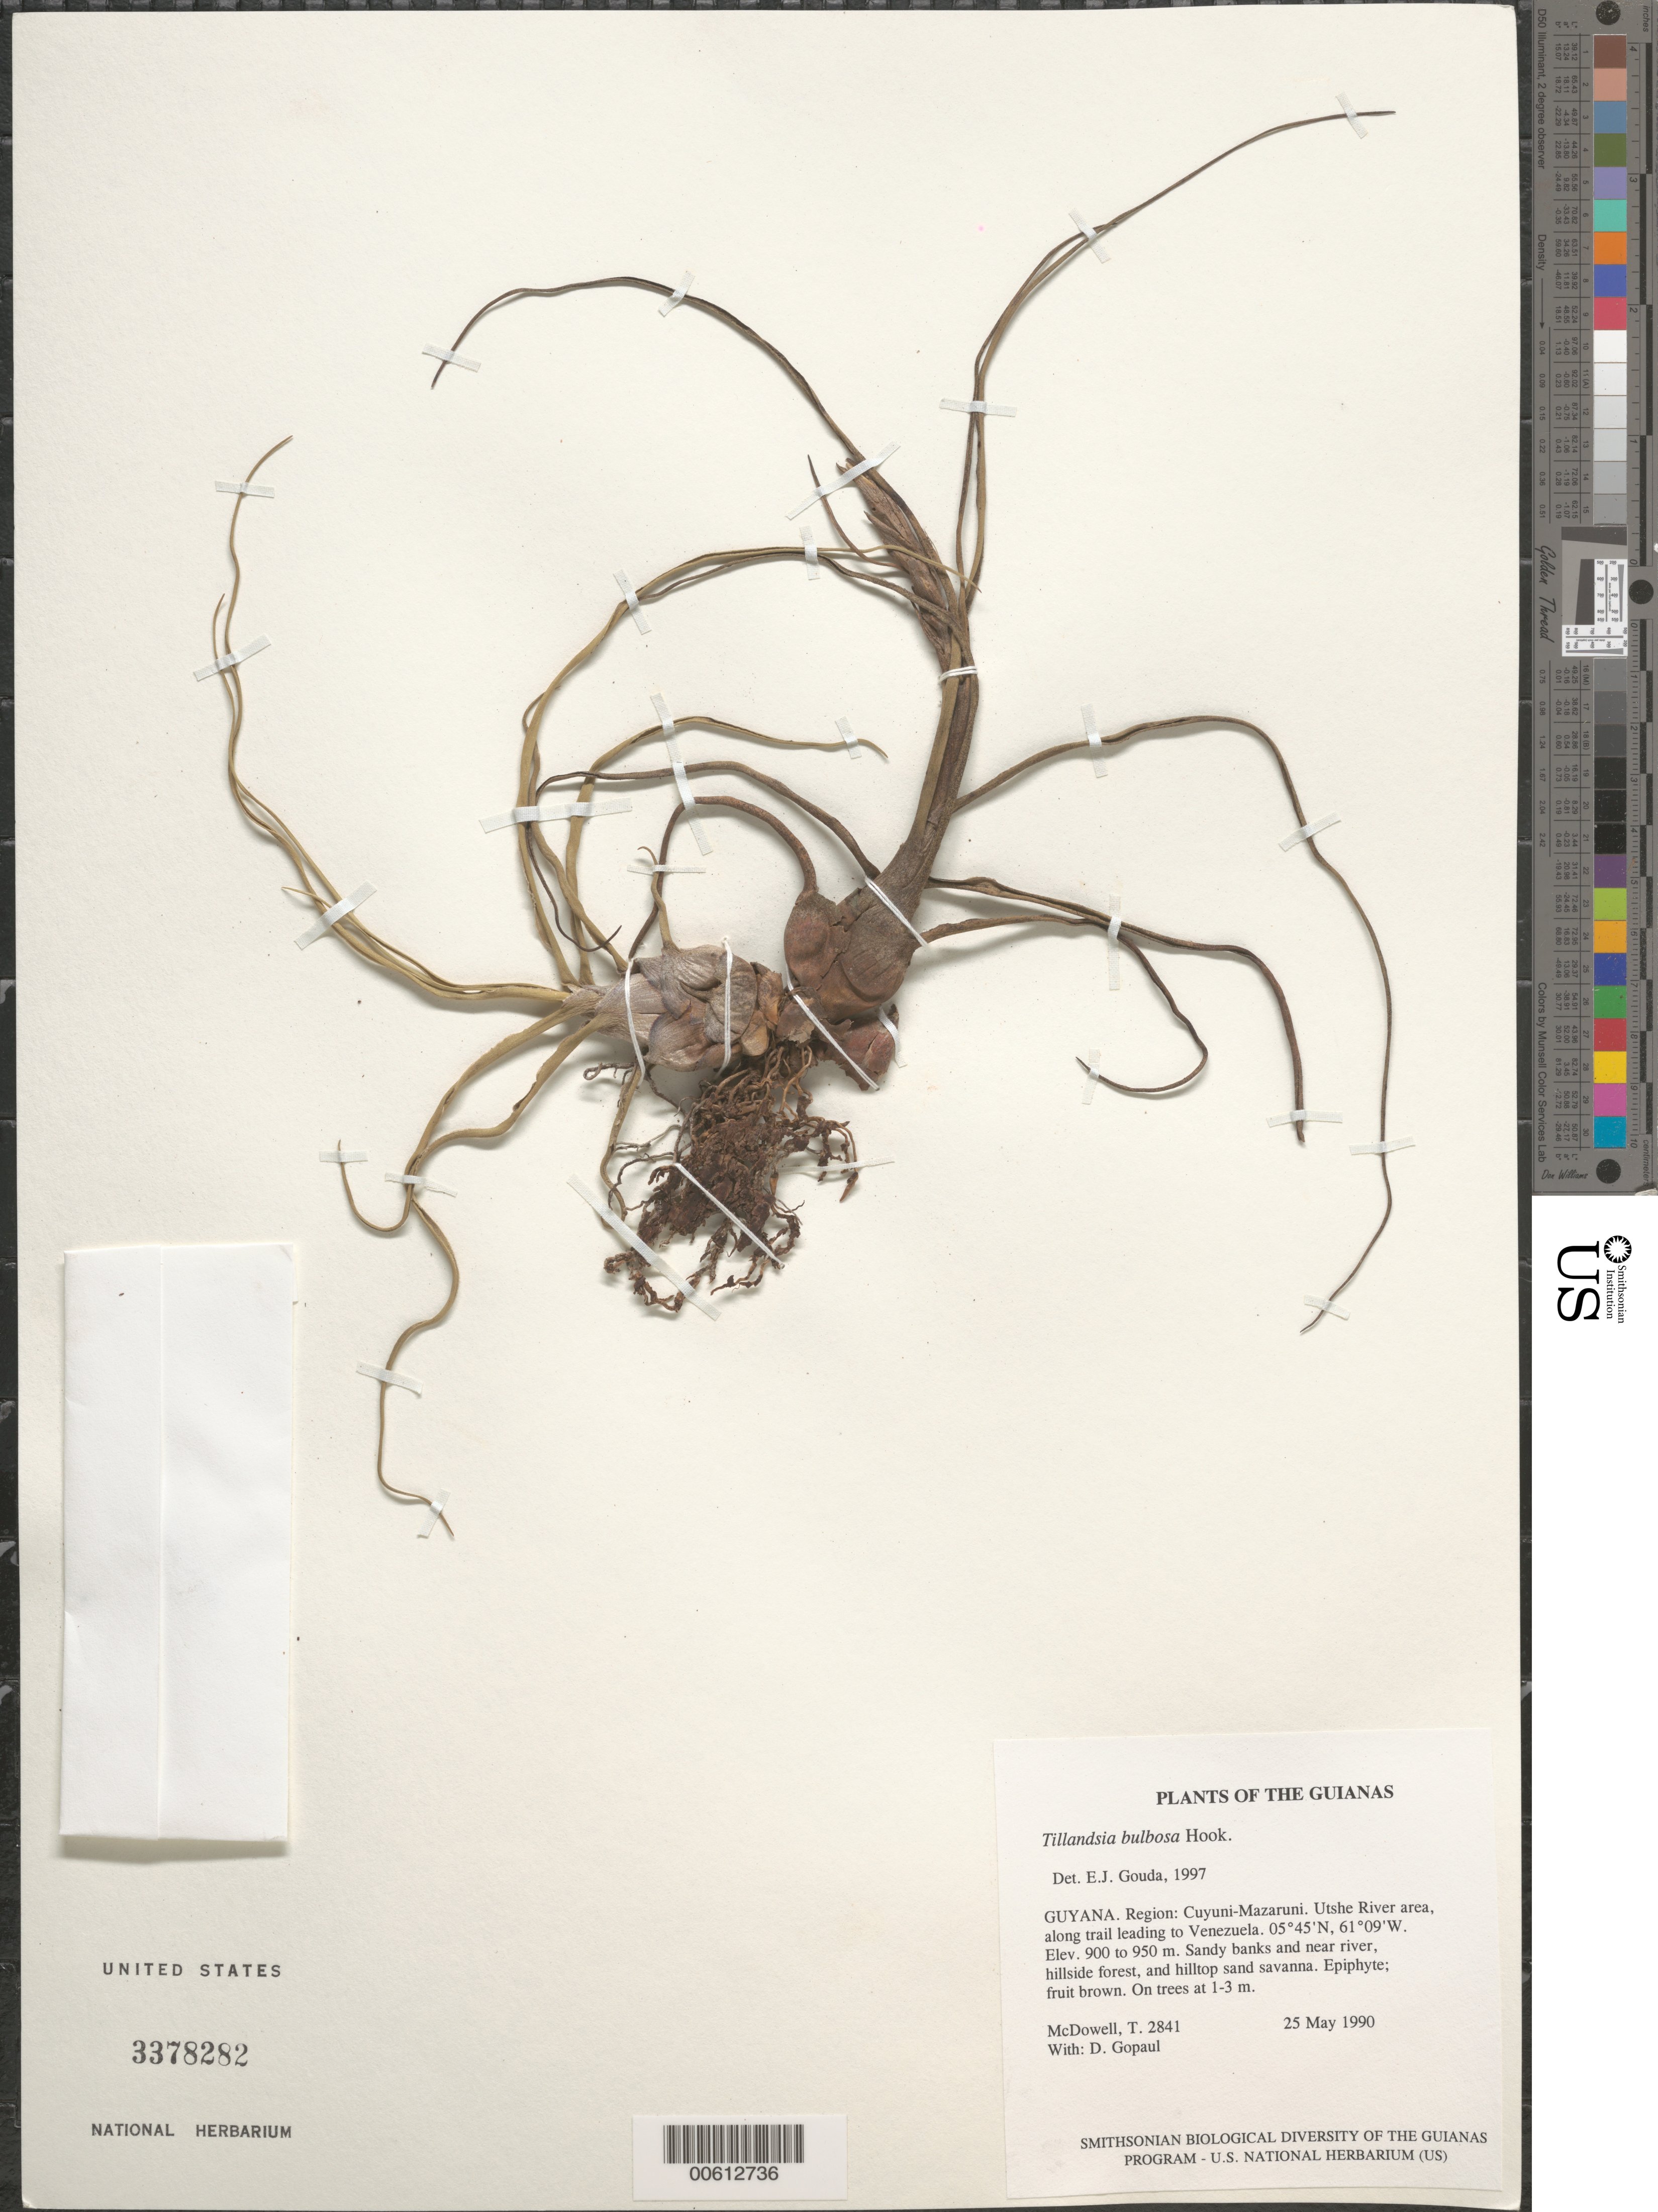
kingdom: Plantae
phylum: Tracheophyta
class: Liliopsida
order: Poales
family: Bromeliaceae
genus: Tillandsia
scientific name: Tillandsia bulbosa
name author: Hook.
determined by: Gouda, E. J.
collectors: T. McDowell & D. Gopaul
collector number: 2841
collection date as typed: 25 May 1990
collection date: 1990-05-25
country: Guyana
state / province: Cuyuni-Mazaruni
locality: Utshi River area, along trail leading to Venezuela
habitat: Sandy banks and near river, hillside forest, and hilltop sand savanna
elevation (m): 900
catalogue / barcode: US 3378282